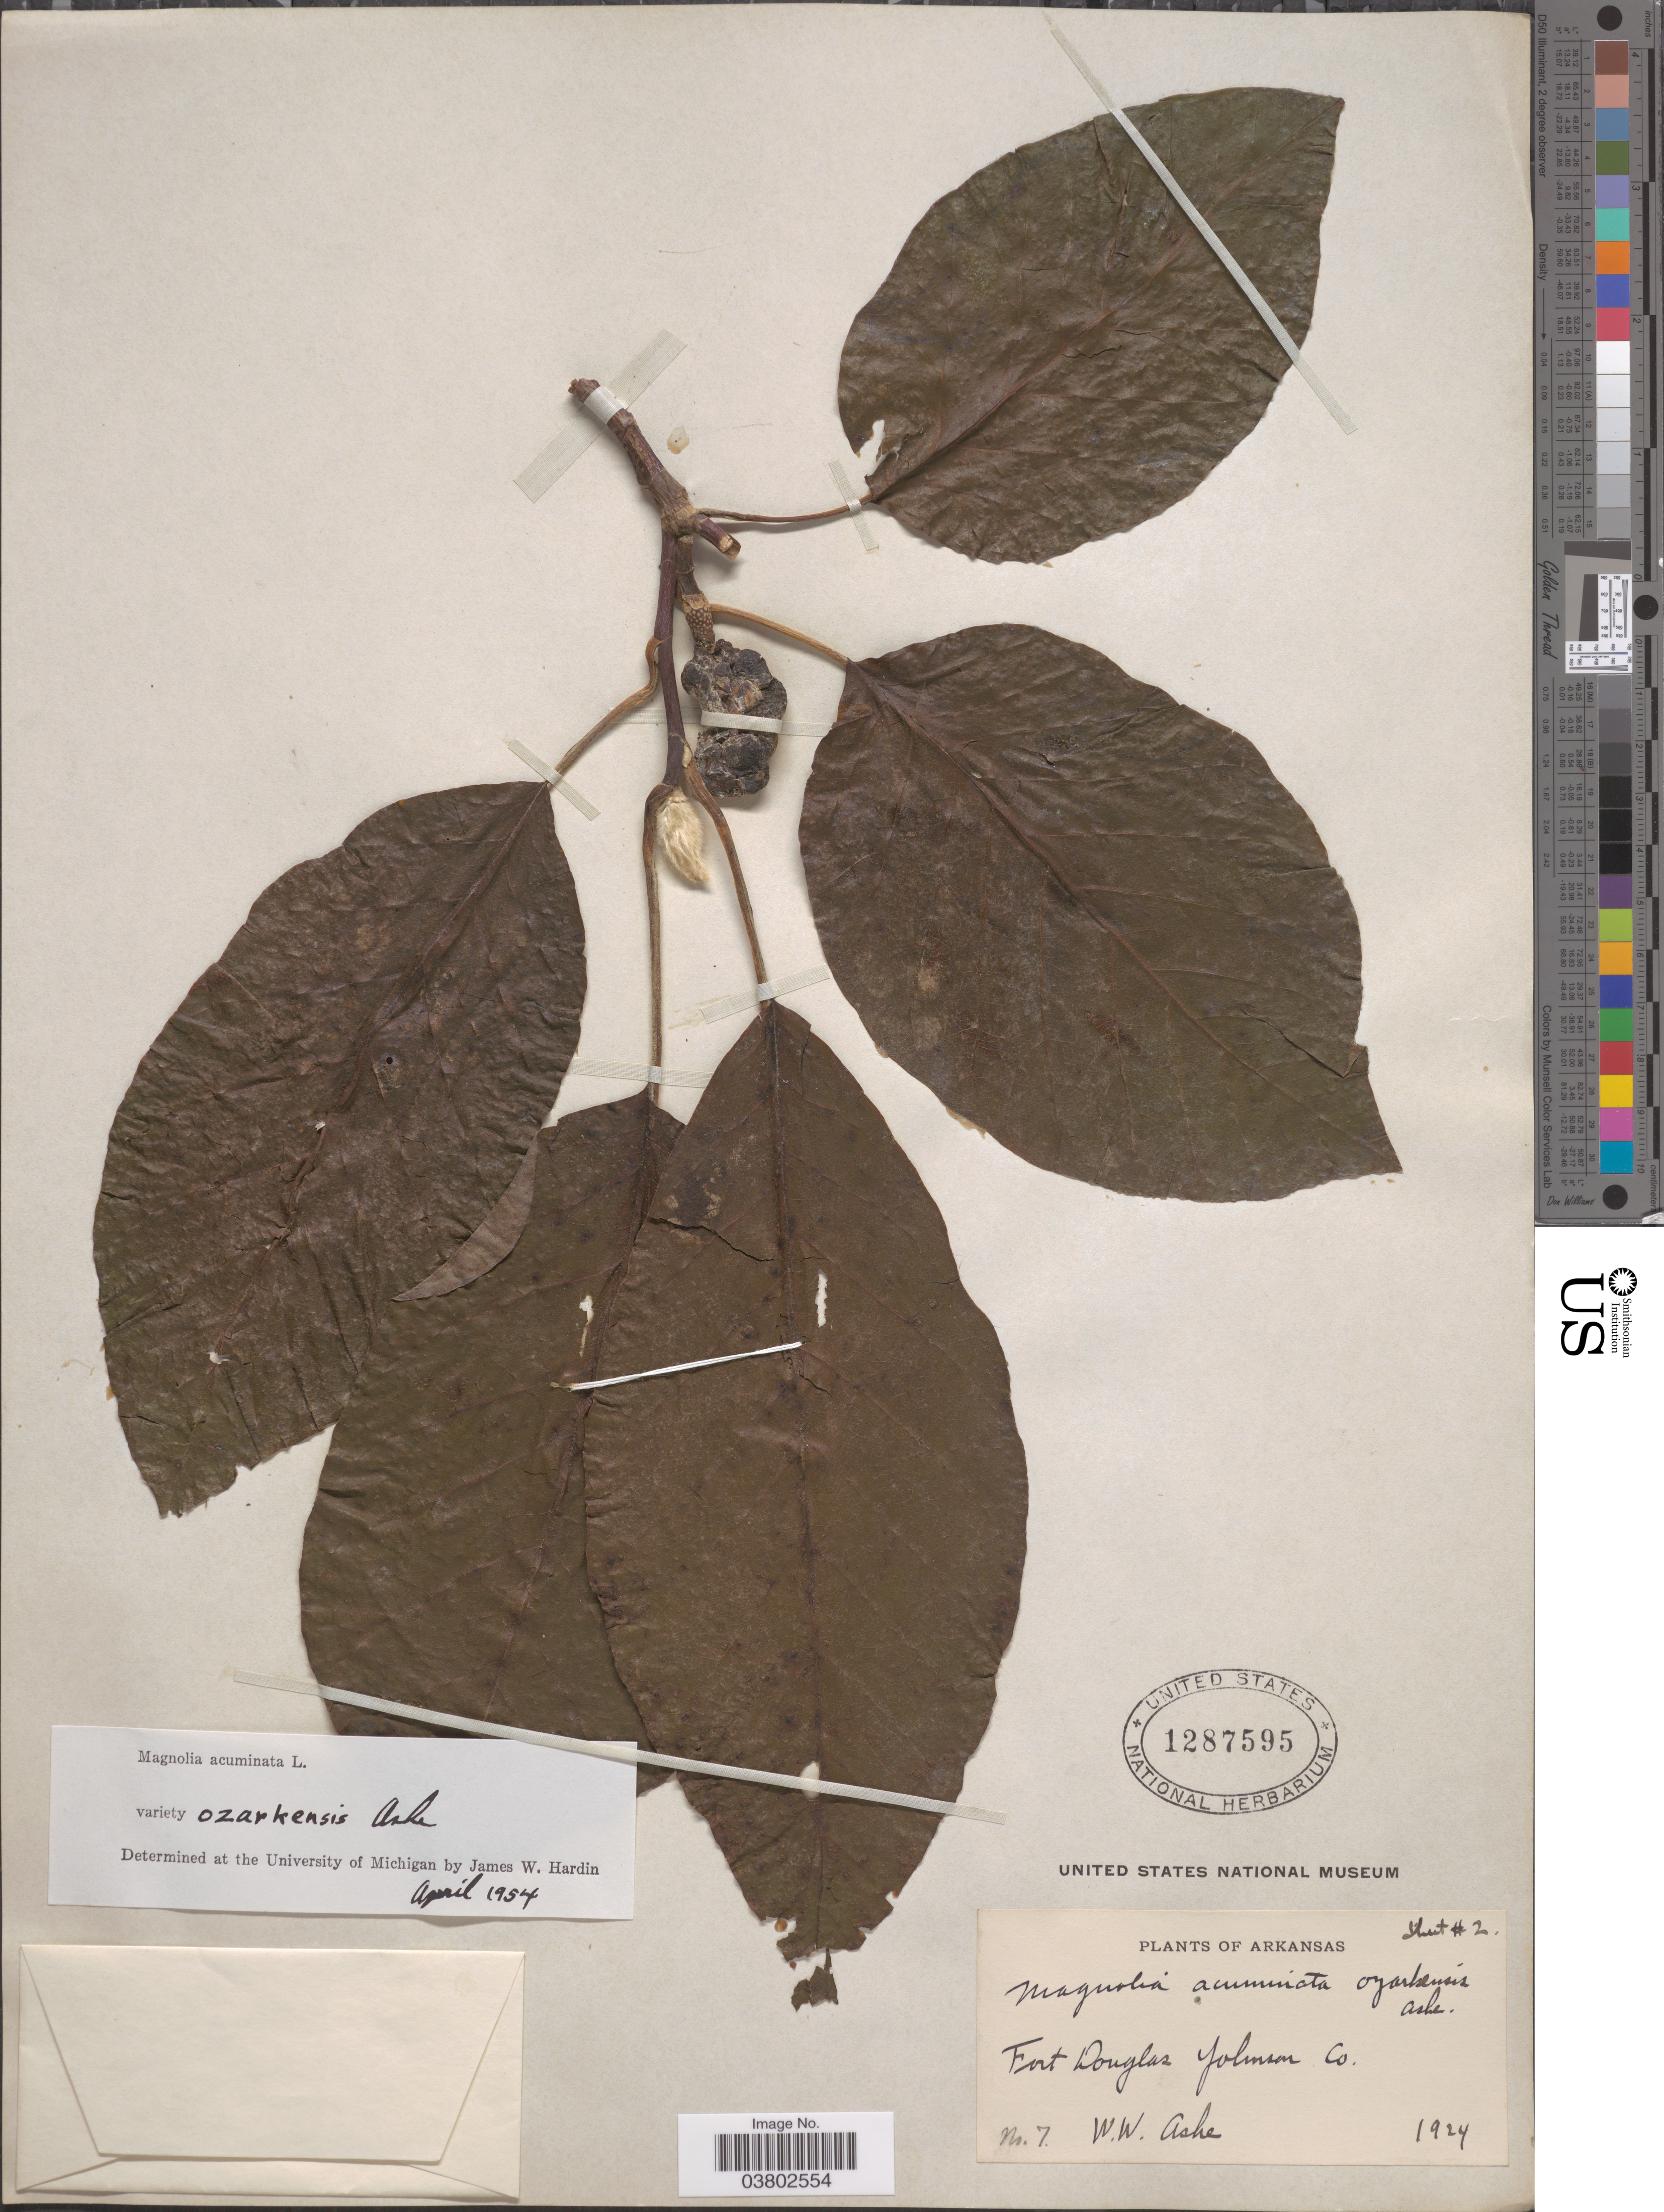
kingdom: Plantae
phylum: Tracheophyta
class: Magnoliopsida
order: Magnoliales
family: Magnoliaceae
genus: Magnolia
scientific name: Magnolia acuminata var. ozarkensis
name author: Ashe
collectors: W. W. Ashe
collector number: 7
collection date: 1924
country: United States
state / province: Arkansas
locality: Fort Douglas. Johson Co.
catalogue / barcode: US 1287595